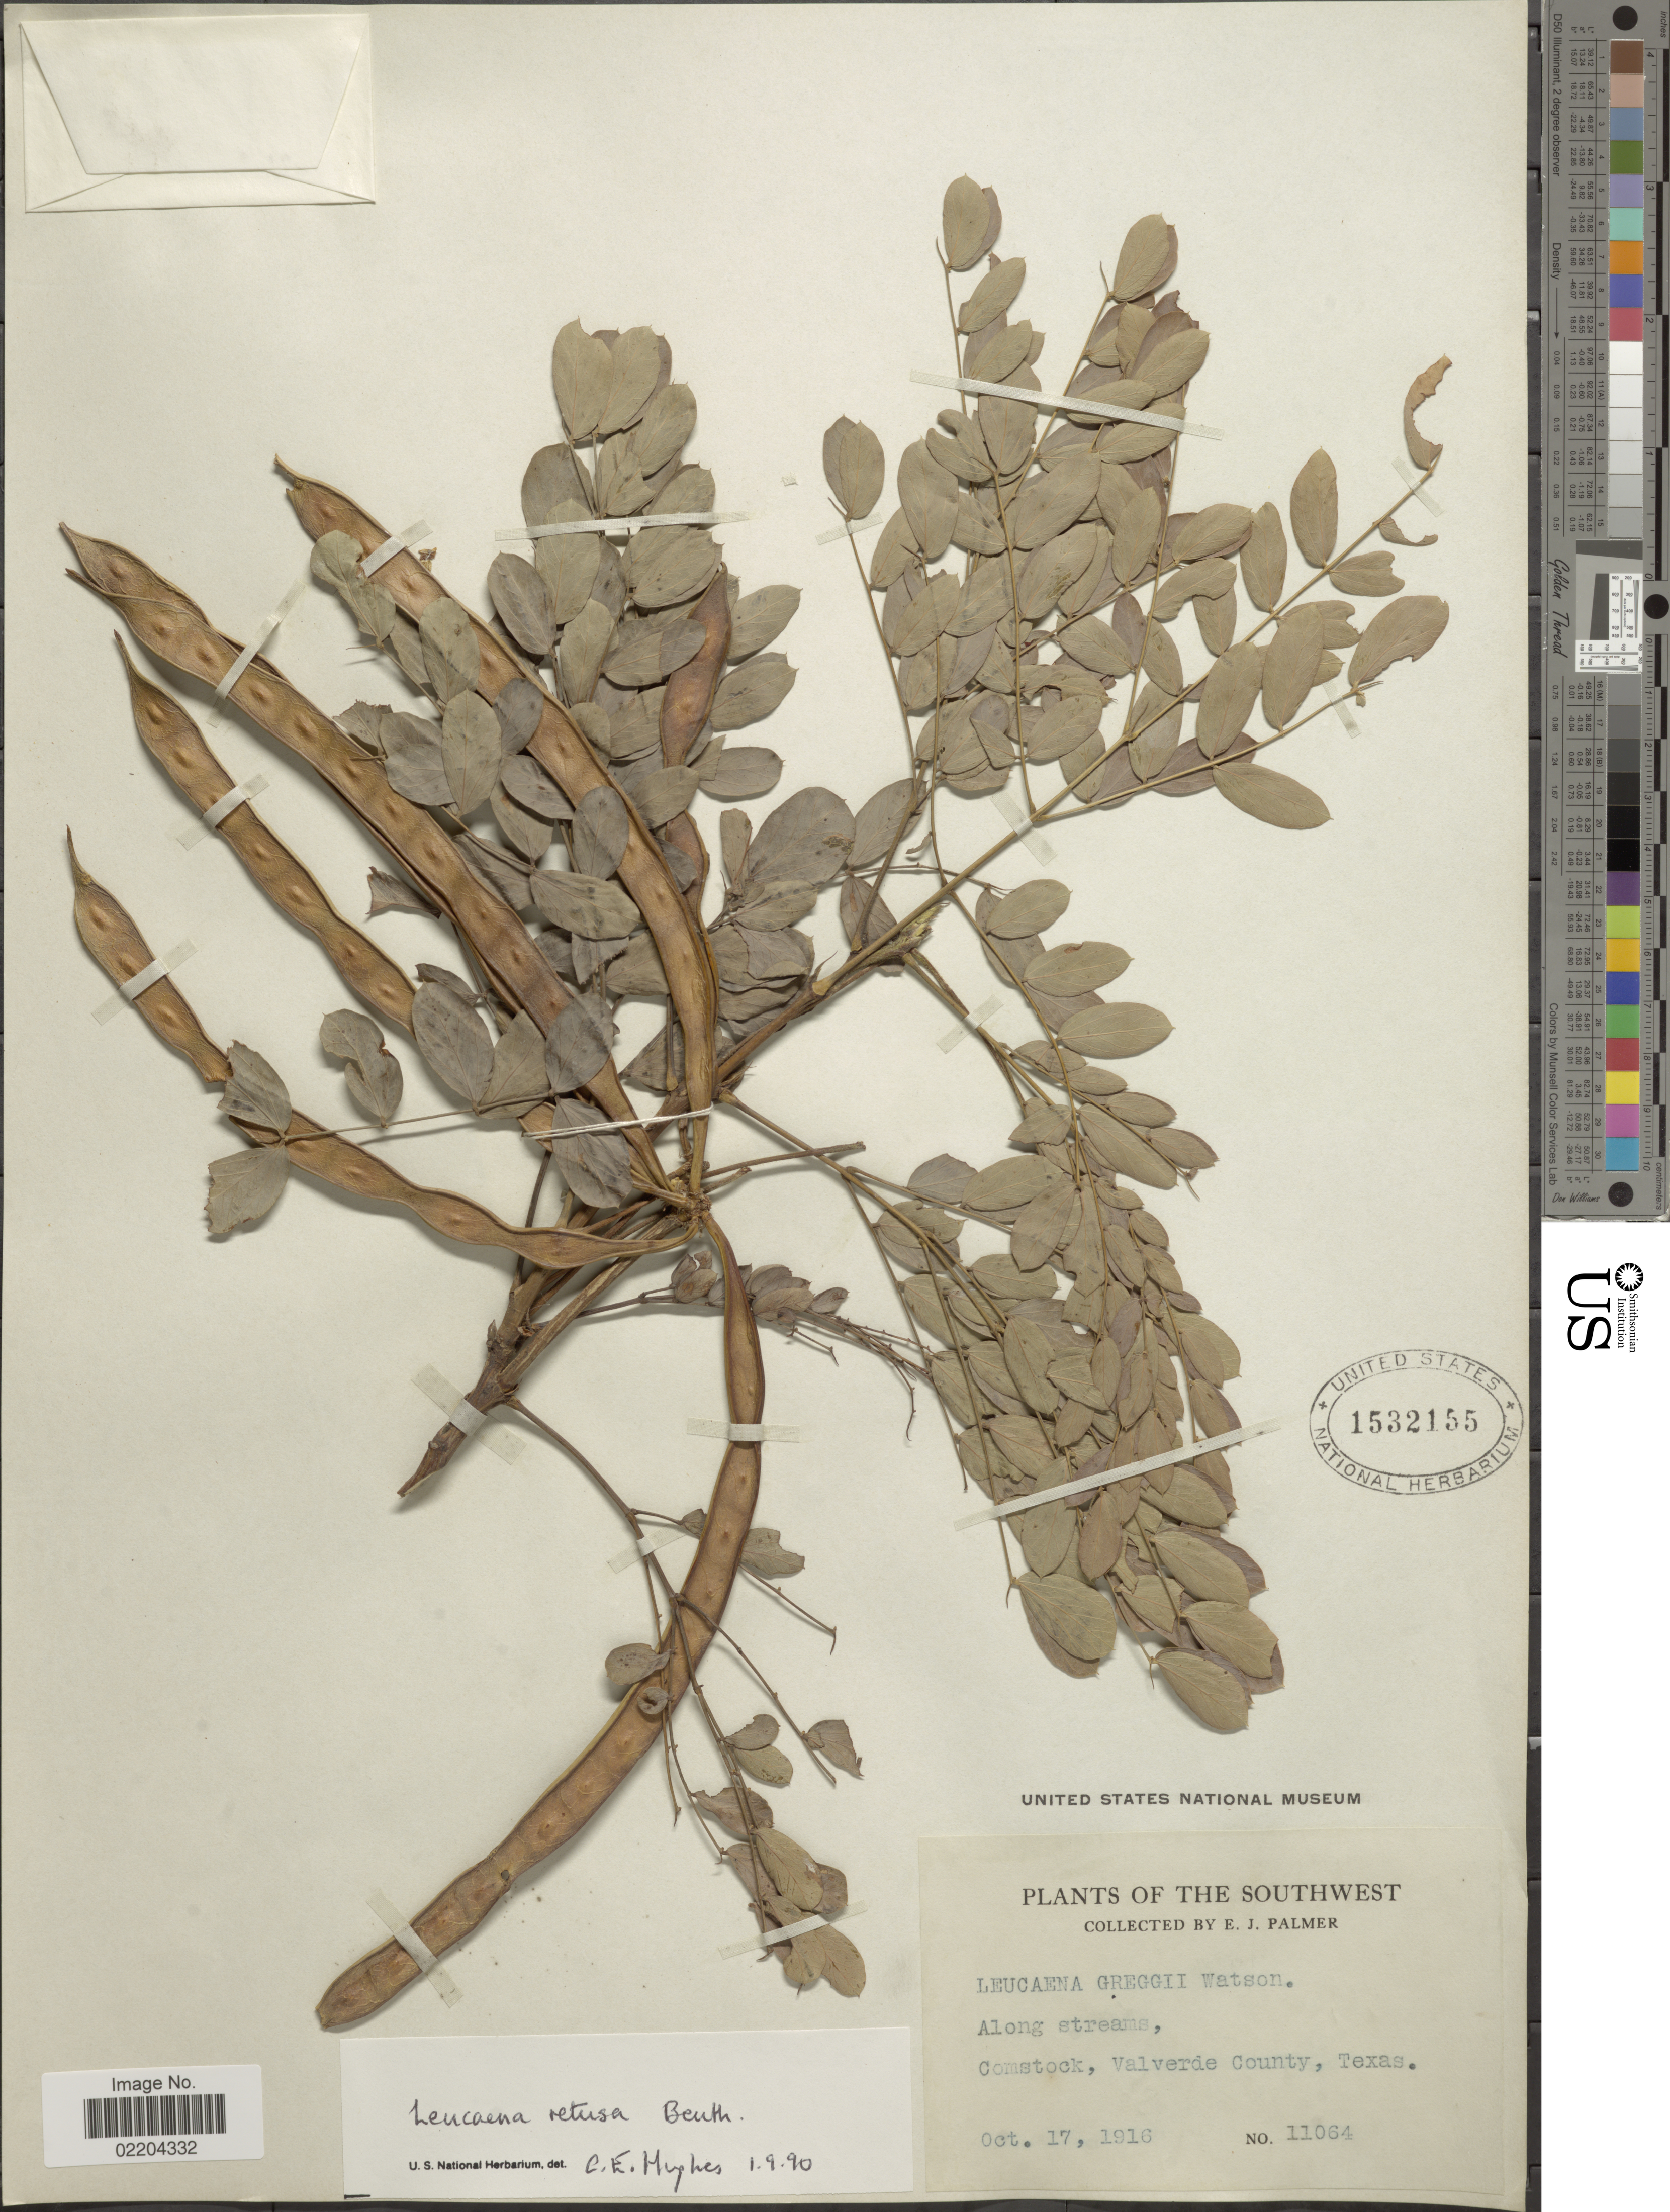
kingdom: Plantae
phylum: Tracheophyta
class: Magnoliopsida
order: Fabales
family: Fabaceae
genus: Leucaena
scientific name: Leucaena retusa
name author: Benth. in A. Gray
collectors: E. J. Palmer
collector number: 11064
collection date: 1916-10-17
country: United States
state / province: Texas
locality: Southwest, Along streams, Comstock, Valverde County, Texas.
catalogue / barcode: US 1532155